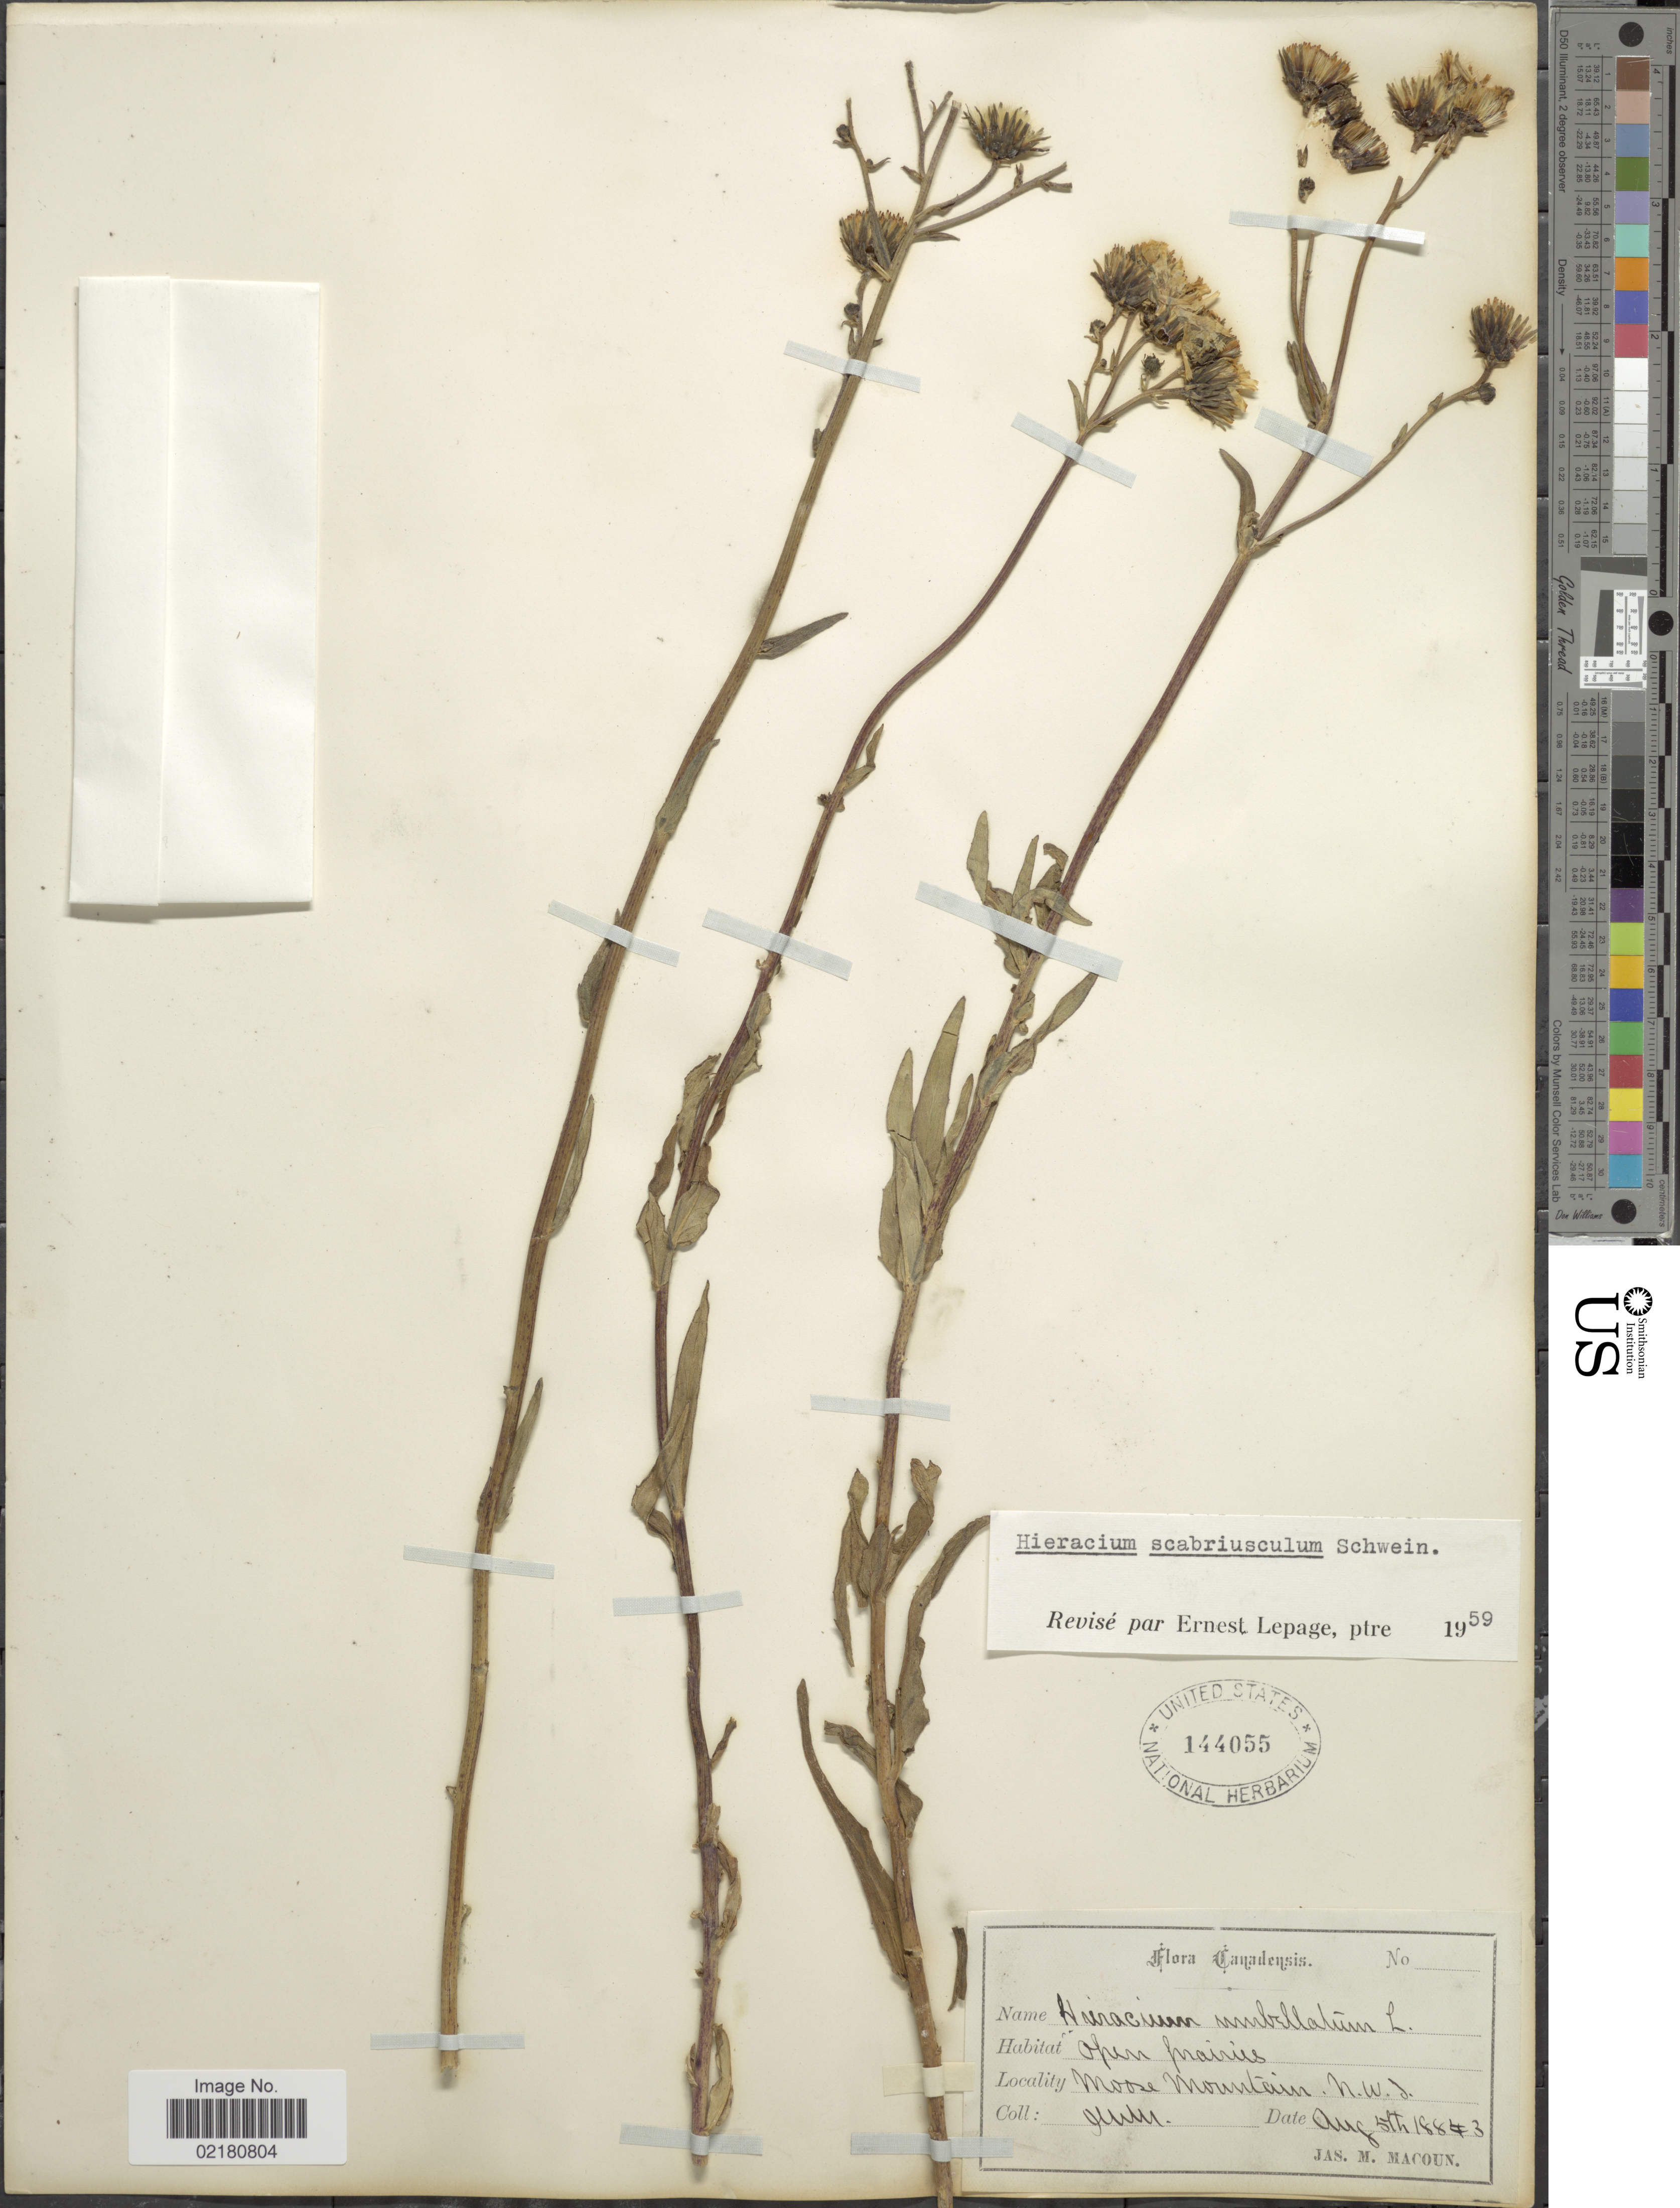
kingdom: Plantae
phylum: Tracheophyta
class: Magnoliopsida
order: Asterales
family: Asteraceae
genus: Hieracium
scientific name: Hieracium umbellatum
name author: L.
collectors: J. M. Macoun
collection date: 1883-08-05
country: Canada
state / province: Northwest Territories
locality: Canadensis, Moose Mountain.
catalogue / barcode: US 144055